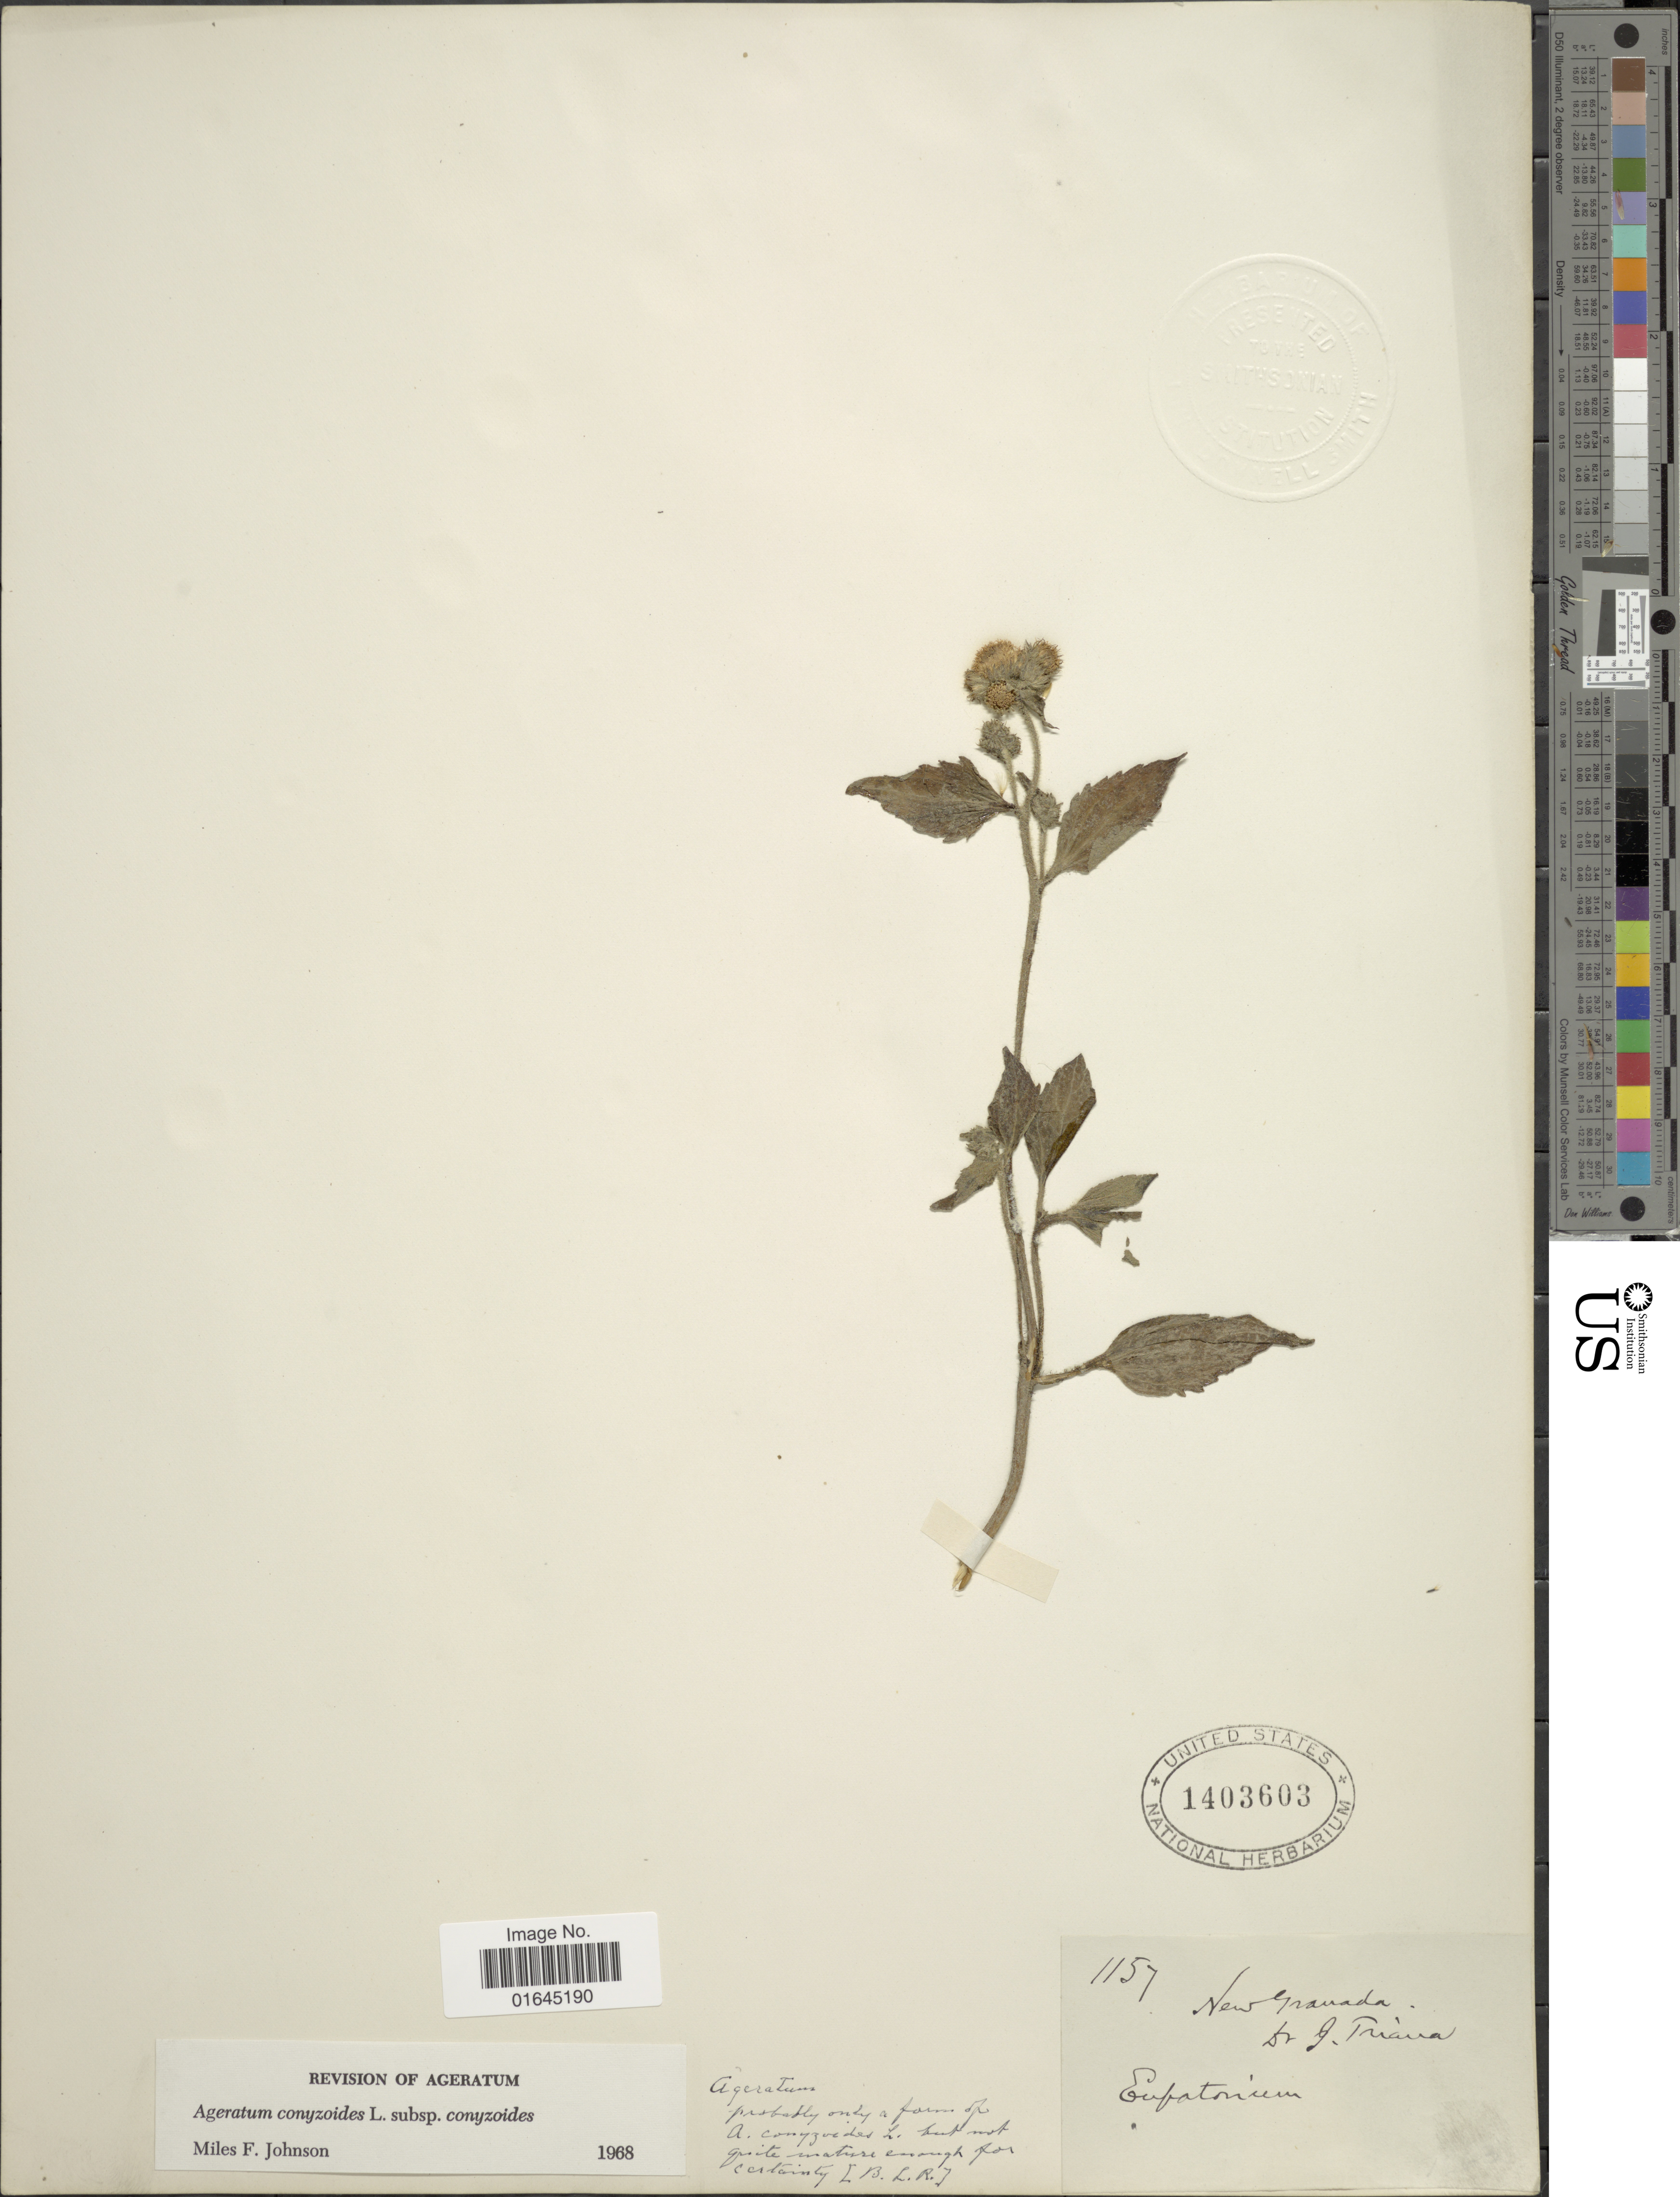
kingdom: Plantae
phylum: Tracheophyta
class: Magnoliopsida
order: Asterales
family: Asteraceae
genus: Ageratum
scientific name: Ageratum conyzoides subsp. conyzoides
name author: L.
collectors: H. Triana G.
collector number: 1157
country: Nicaragua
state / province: Granada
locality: New Granda.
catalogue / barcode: US 1403603